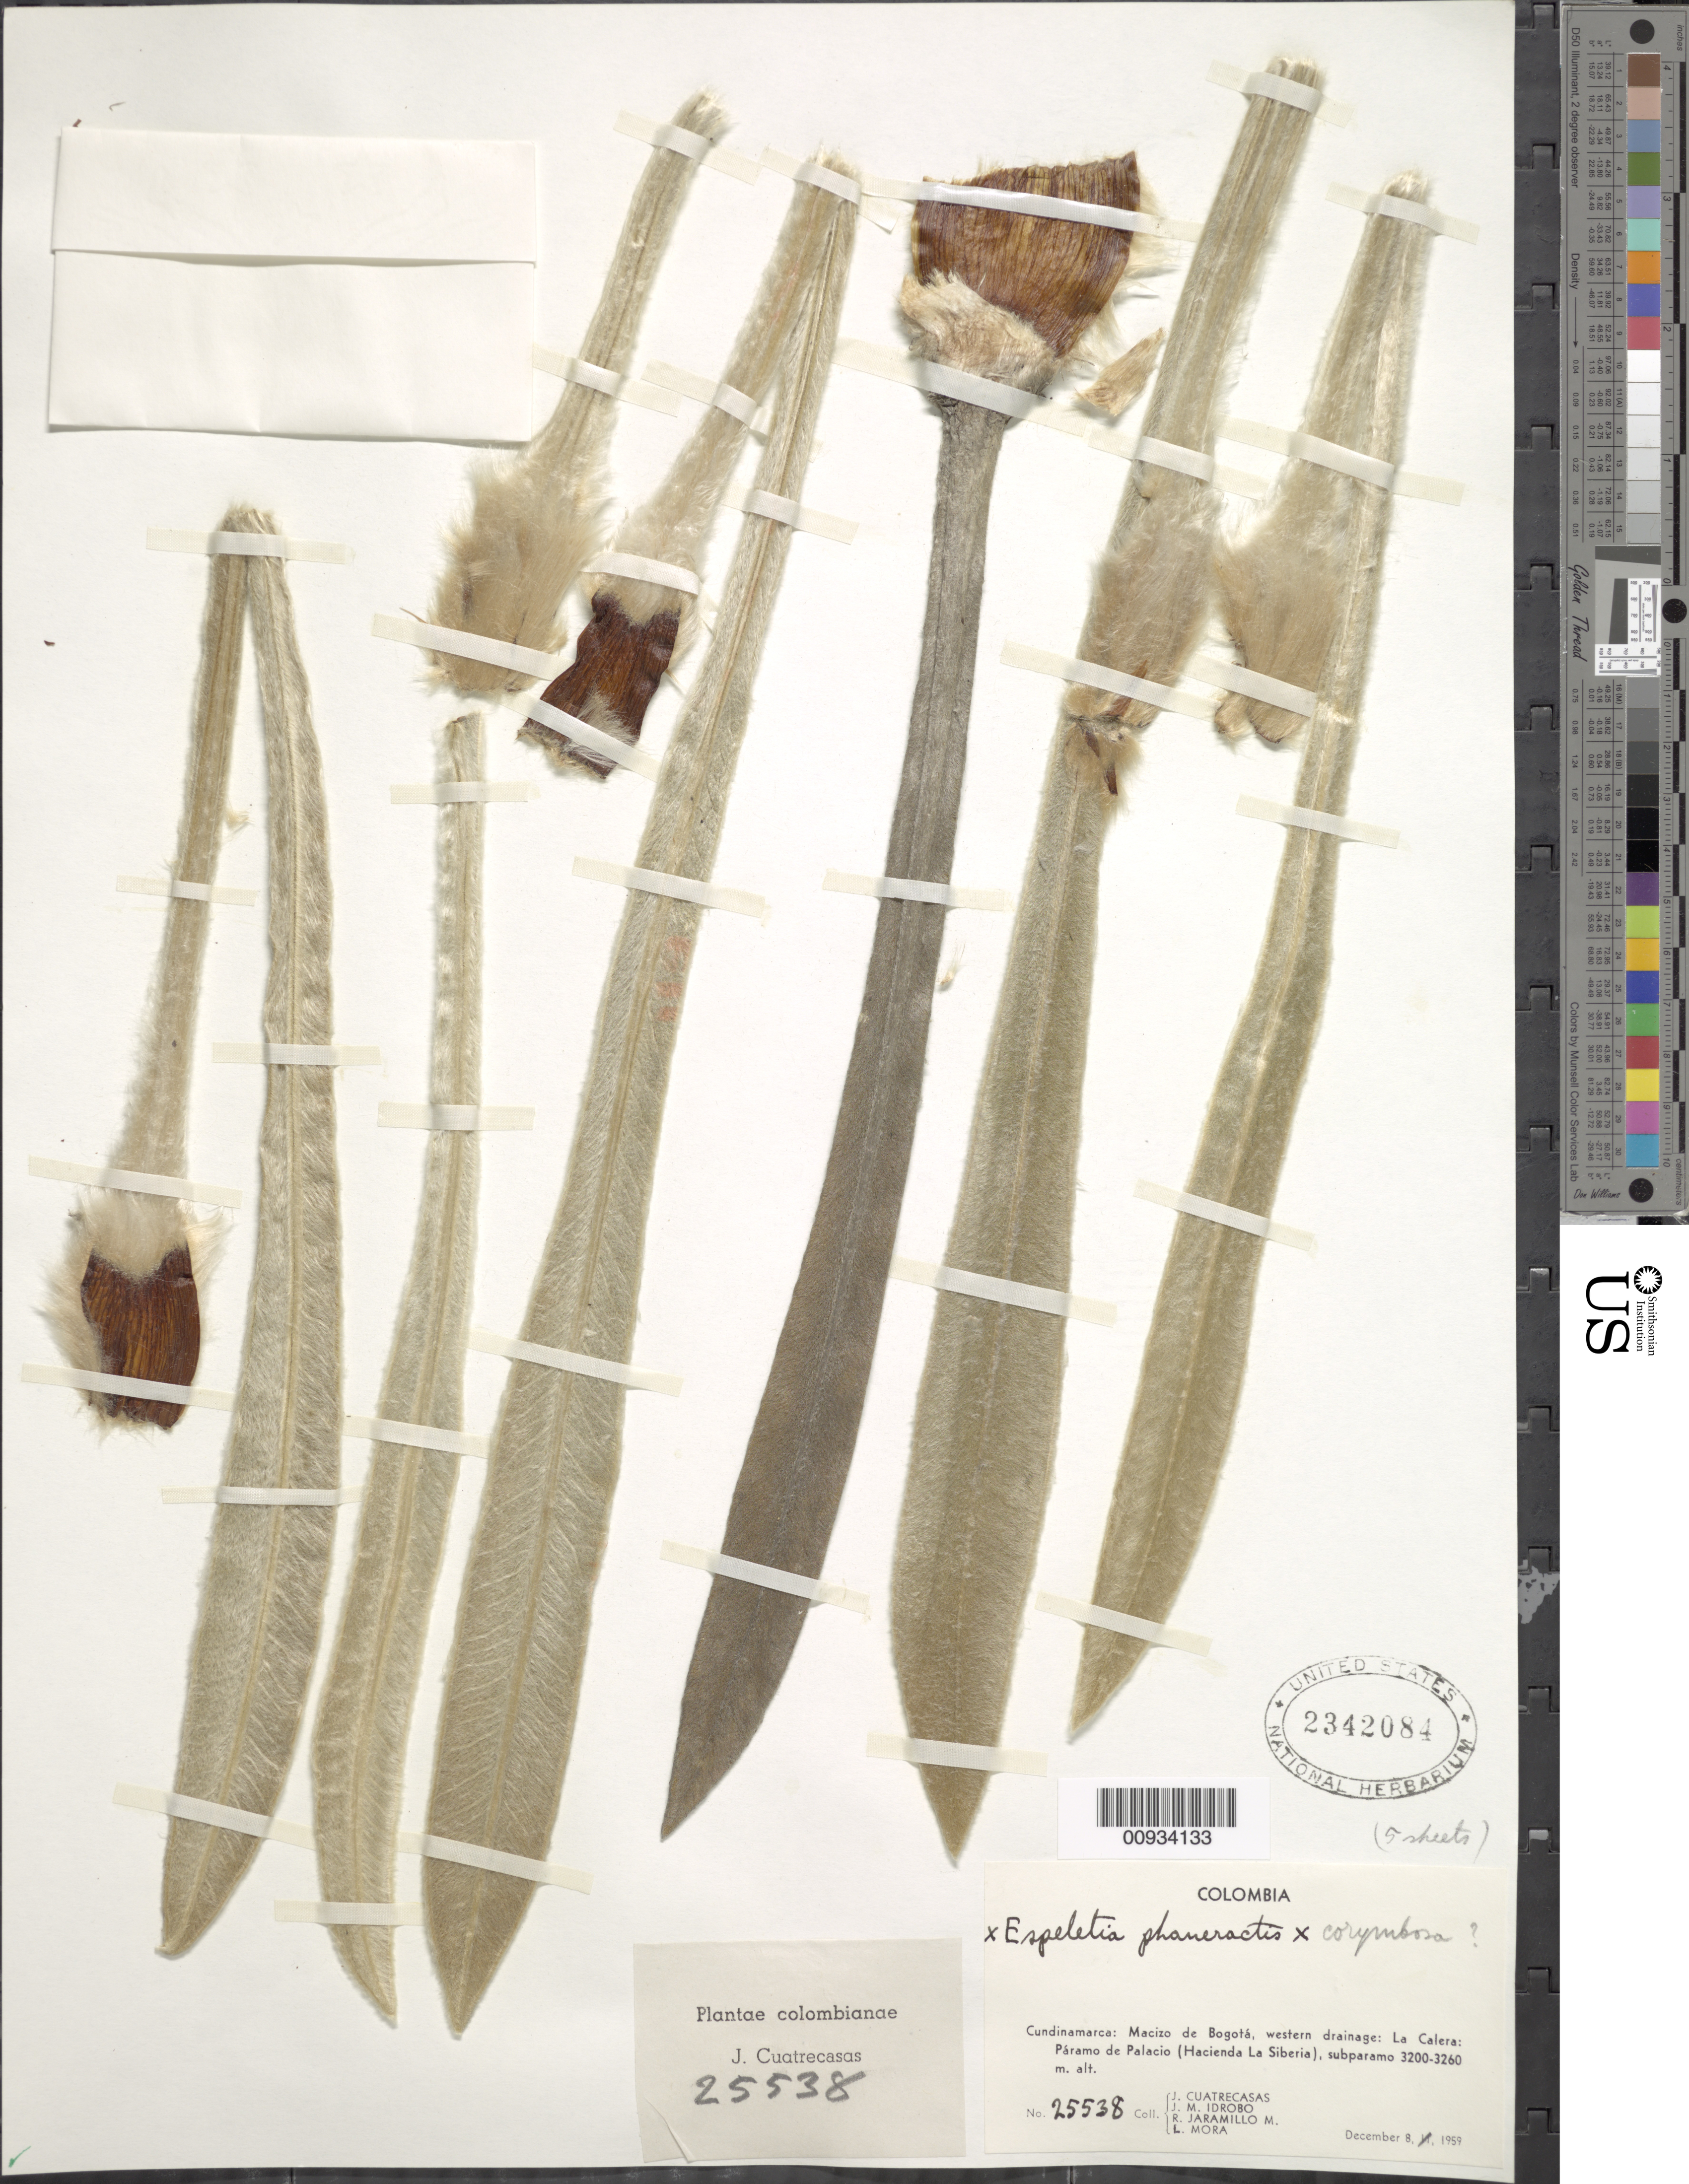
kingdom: Plantae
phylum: Tracheophyta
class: Magnoliopsida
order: Asterales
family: Asteraceae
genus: Espeletiopsis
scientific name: Espeletiopsis bogotensis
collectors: J. Cuatrecasas, J. M. Idrobo, R. Jaramillo M. & L. Mora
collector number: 25538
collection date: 1959-12-08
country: Colombia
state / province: Cundinamarca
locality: Macizo de Bogota, western drainage, La Calera, Paramo de Palacio (Hacienda La Siberia)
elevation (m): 3200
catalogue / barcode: US 2342084